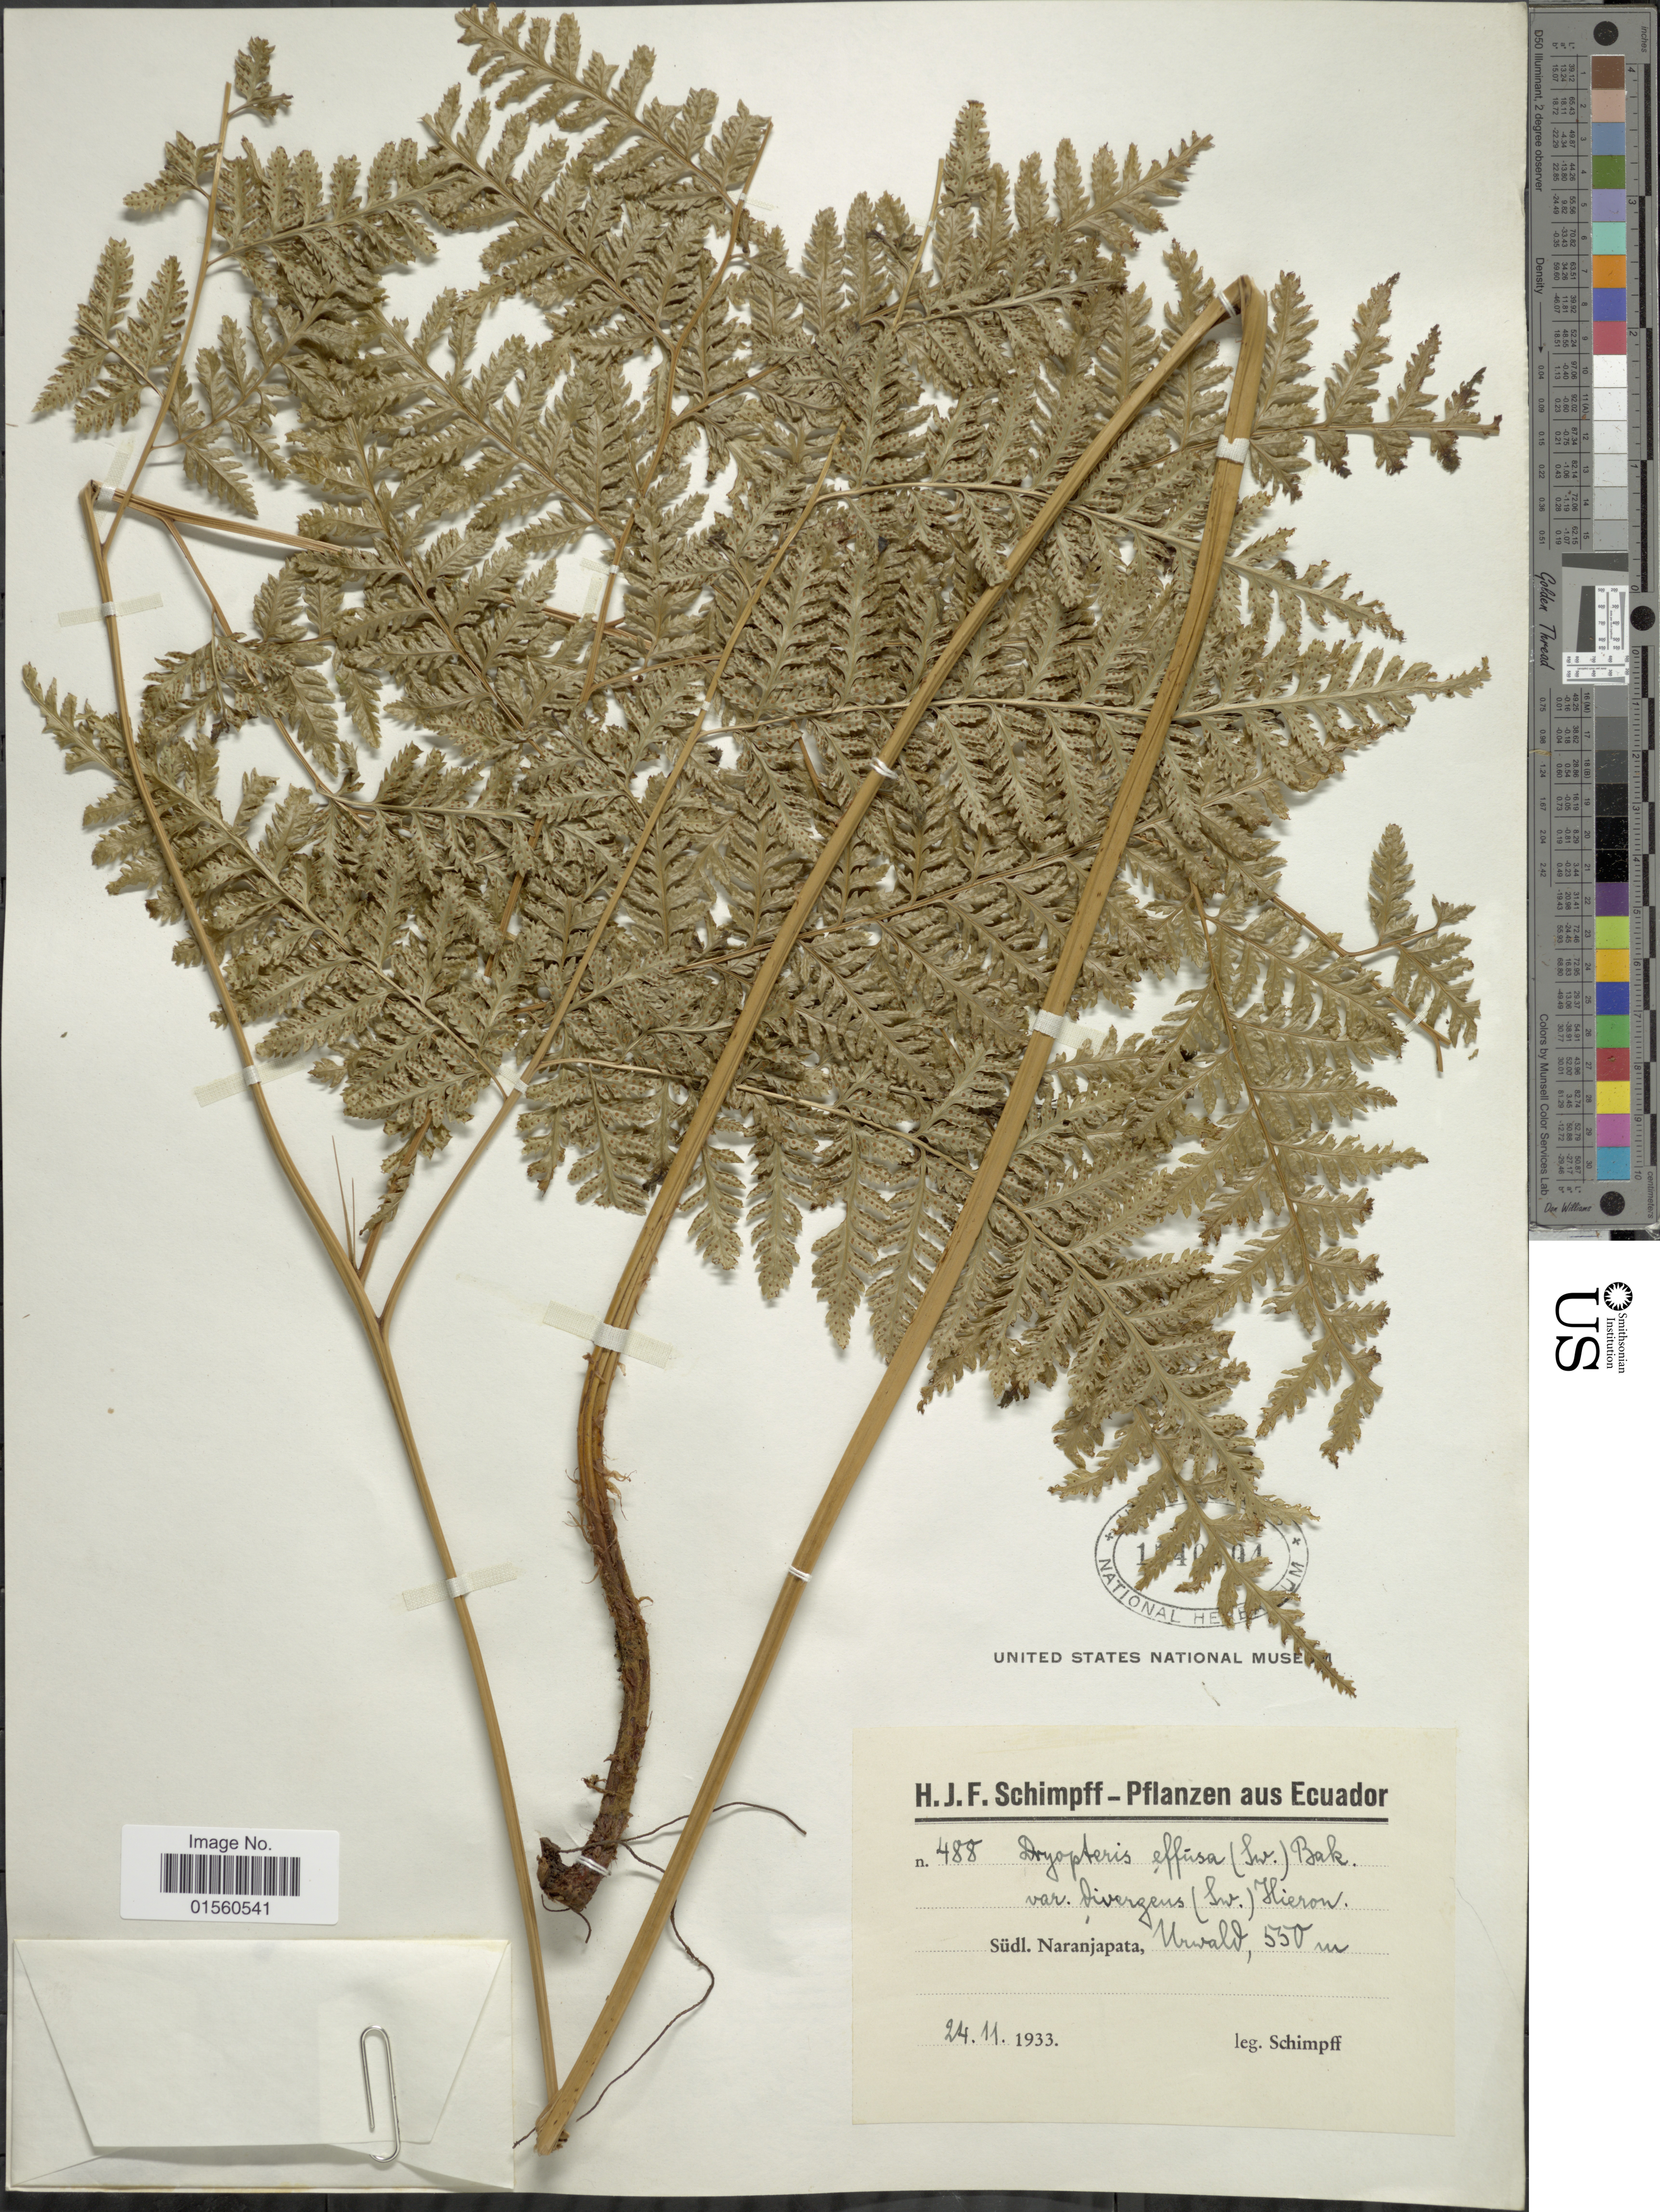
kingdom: Plantae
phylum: Tracheophyta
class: Polypodiopsida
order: Polypodiales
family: Dryopteridaceae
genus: Parapolystichum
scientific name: Parapolystichum effusum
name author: (Sw.) Ching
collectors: H. Schimpff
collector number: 488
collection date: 1933-11-24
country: Ecuador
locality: Sudl. Naranjapata, Urwald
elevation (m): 550